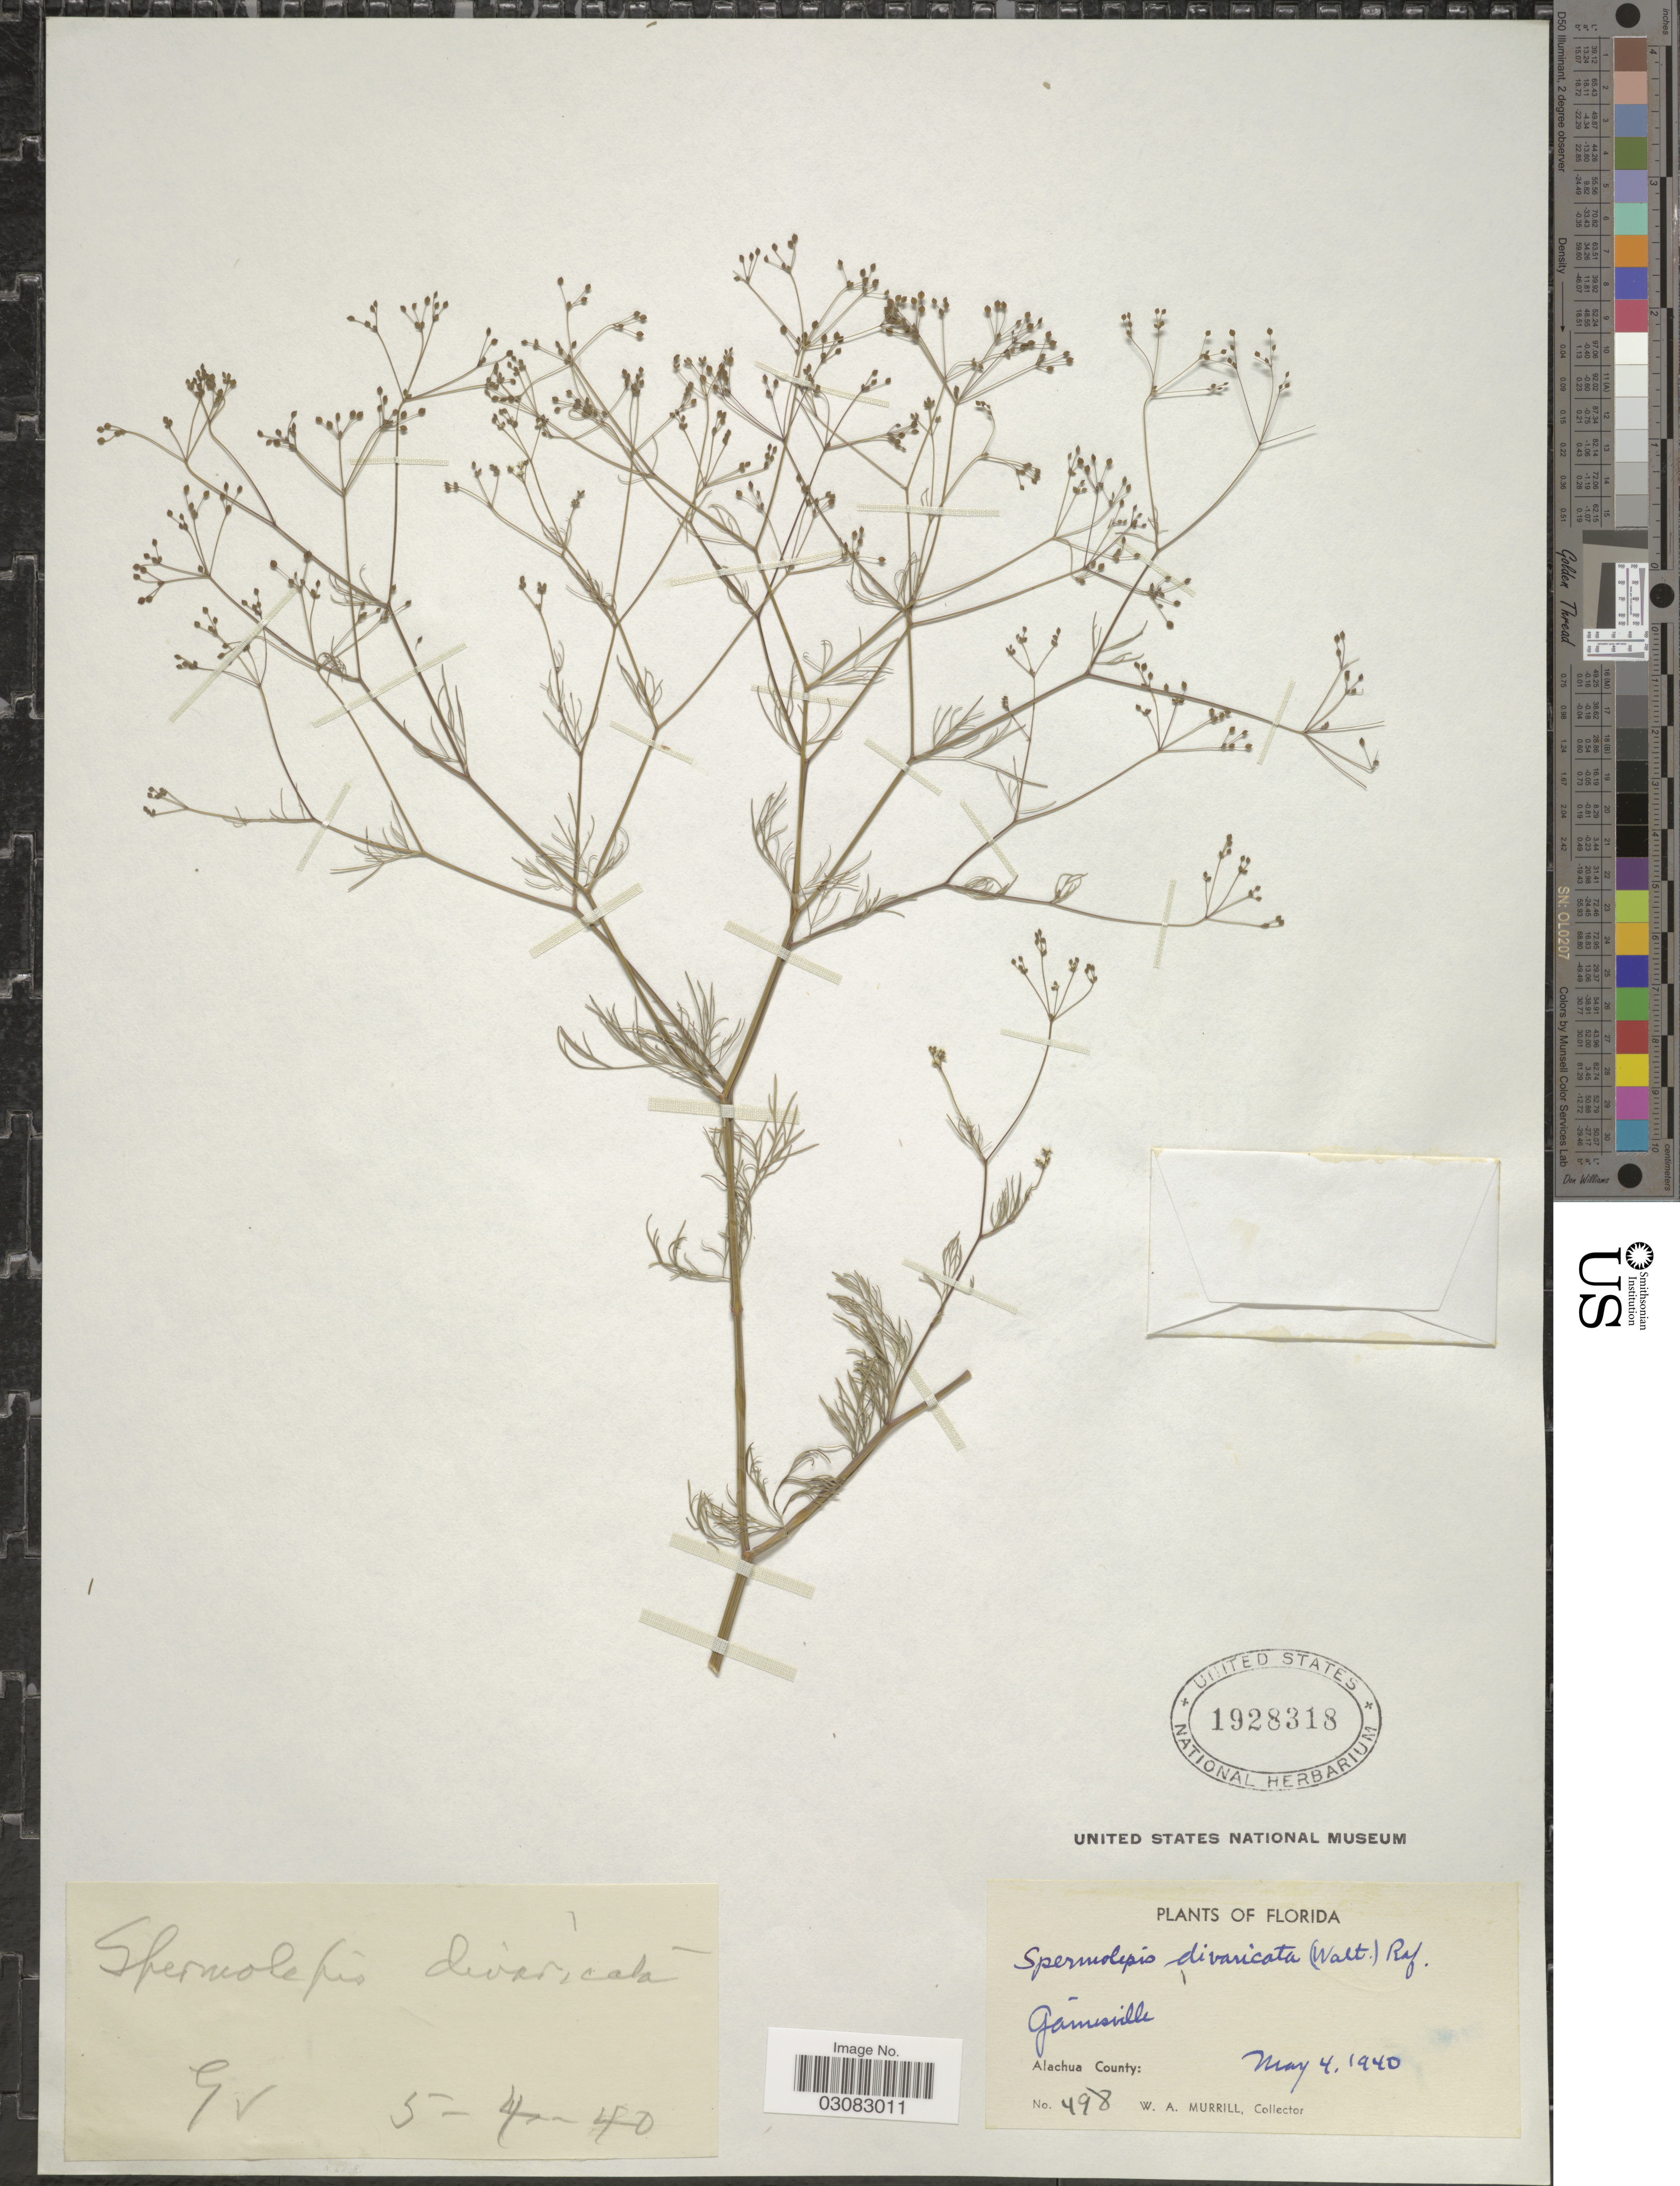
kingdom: Plantae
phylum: Tracheophyta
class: Magnoliopsida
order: Apiales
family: Apiaceae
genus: Spermolepis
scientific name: Spermolepis divaricata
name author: (Walter) Raf.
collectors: W. A. Murrill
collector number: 498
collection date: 1940-05-04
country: United States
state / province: Florida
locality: Alachua County: Gainesville.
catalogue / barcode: US 1928318